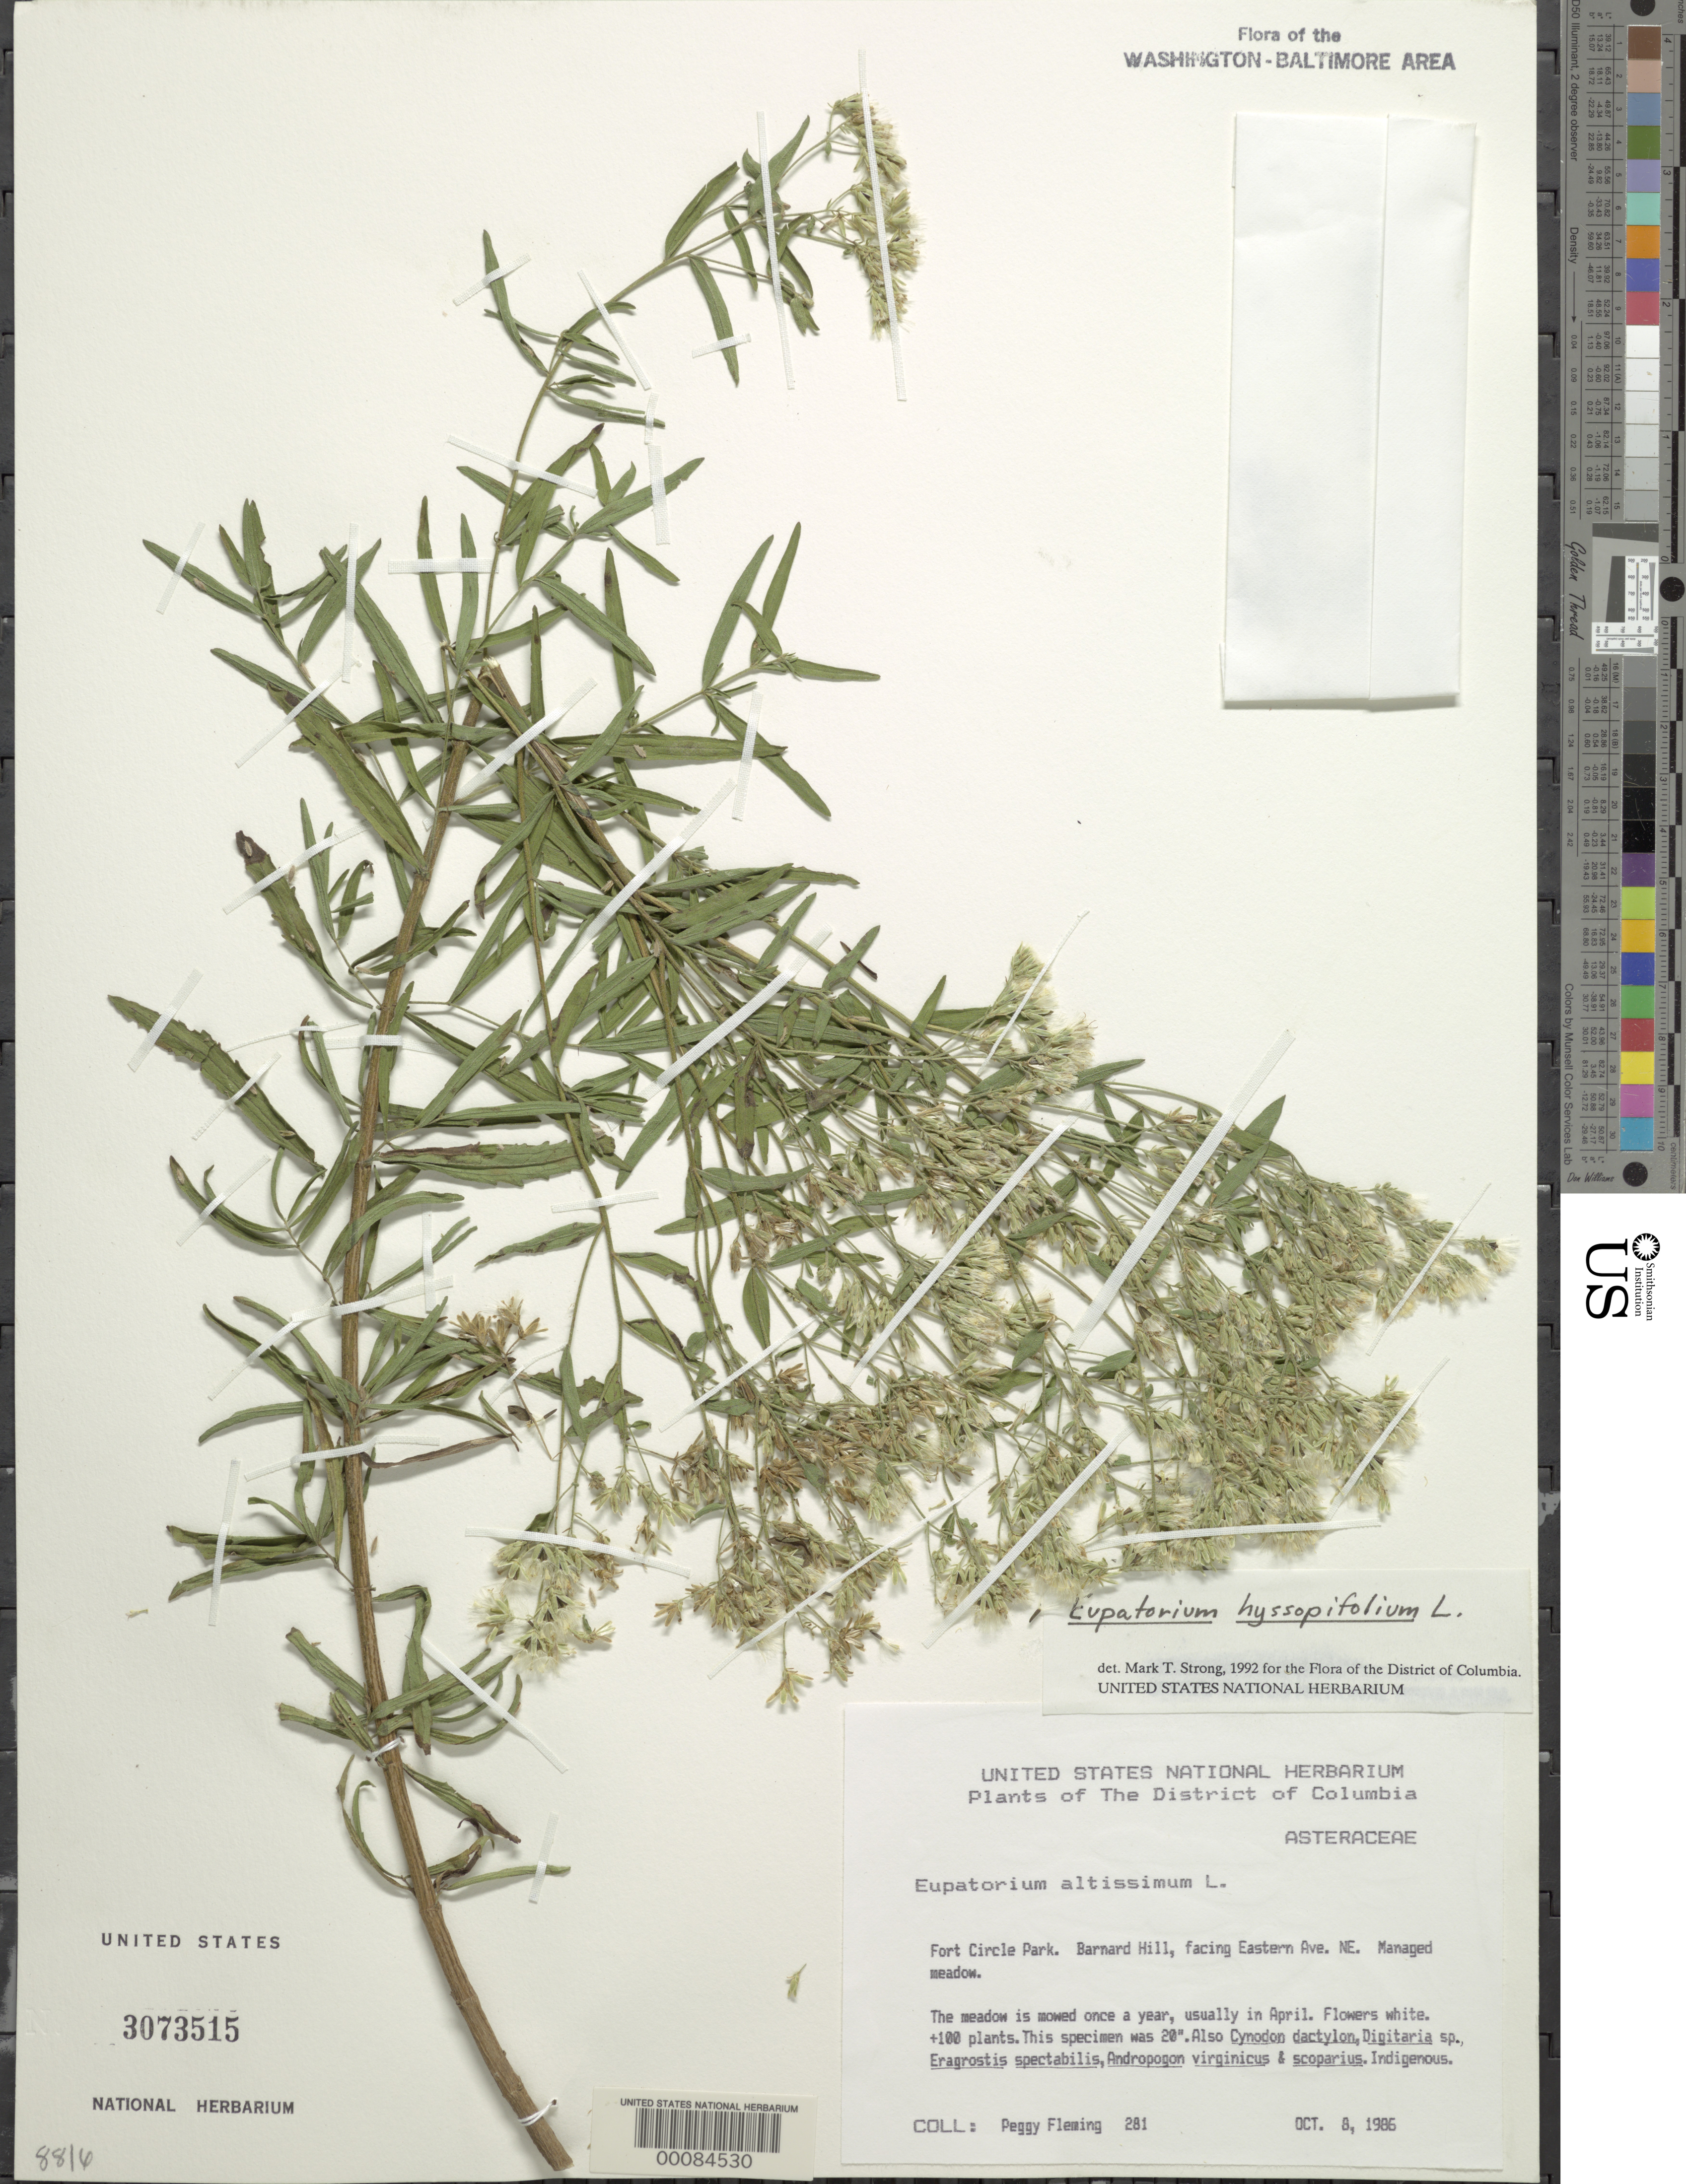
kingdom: Plantae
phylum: Tracheophyta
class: Magnoliopsida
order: Asterales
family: Asteraceae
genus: Eupatorium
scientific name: Eupatorium hyssopifolium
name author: L.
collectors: P. Fleming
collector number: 281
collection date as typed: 08 Oct 1986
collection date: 1986-10-08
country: United States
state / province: District of Columbia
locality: Fort Circle Park. Barnard Hill, facing Eastern Ave. NE.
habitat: Managed meadow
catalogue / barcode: US 3073515